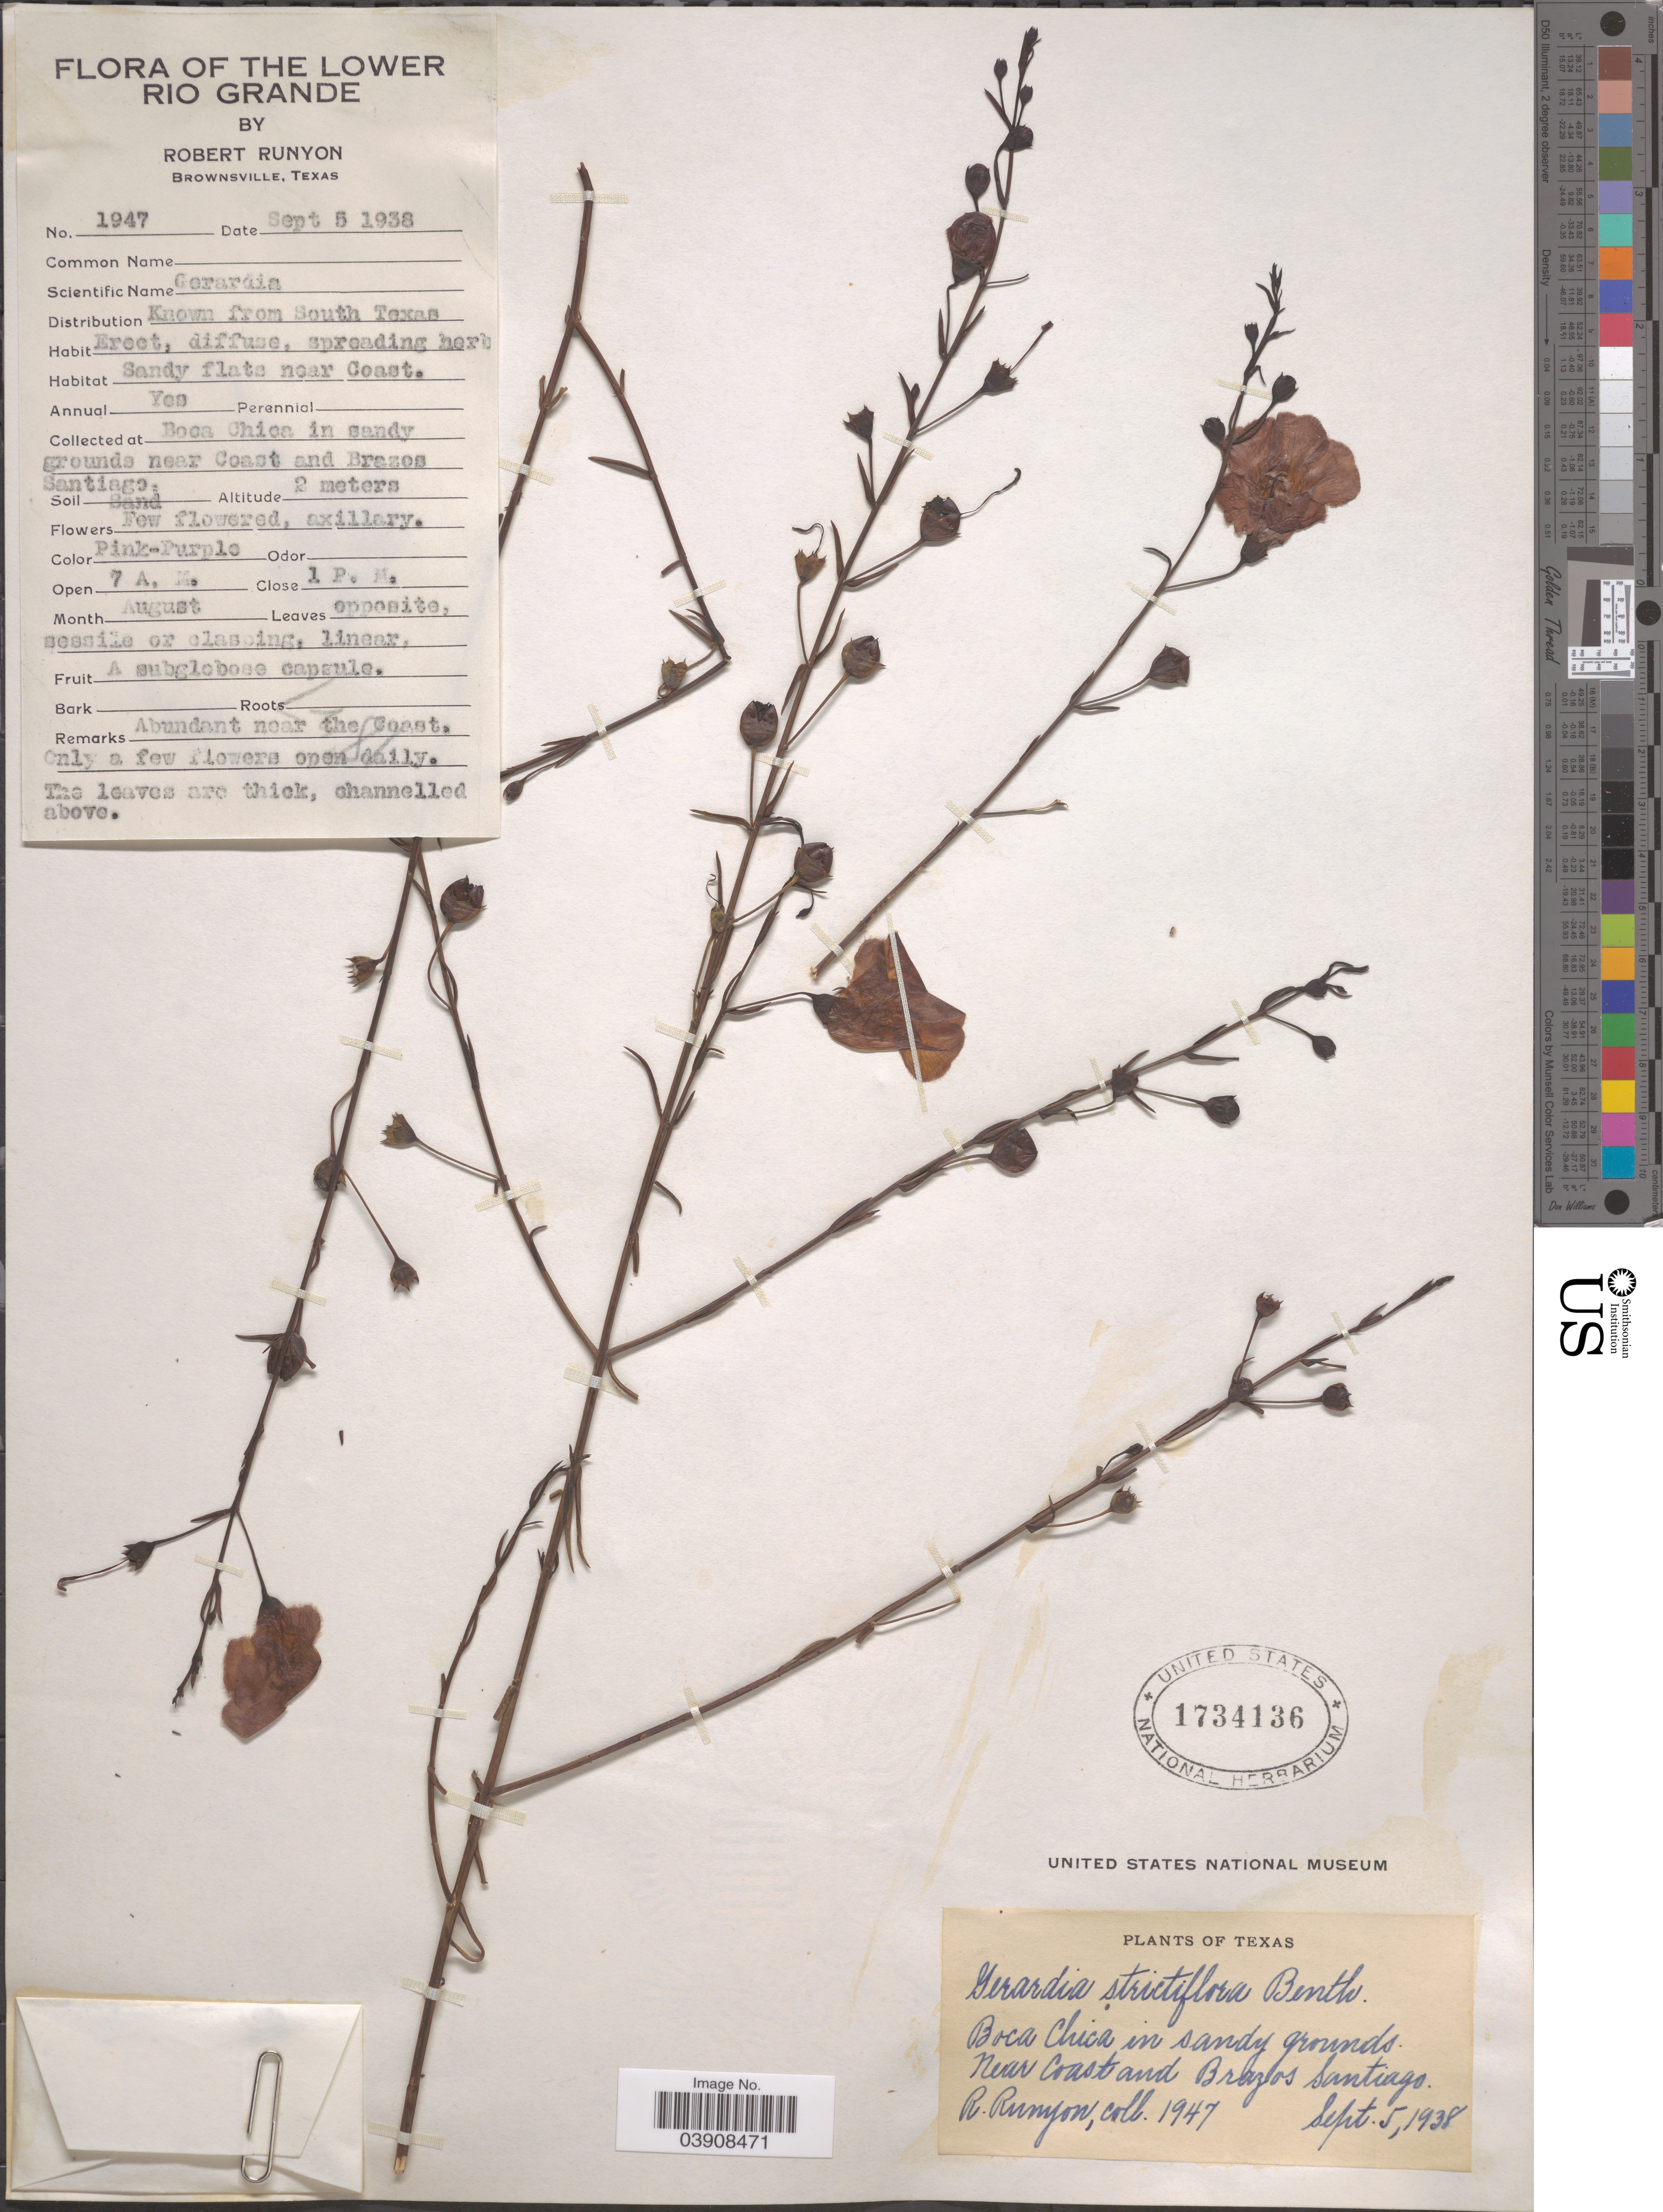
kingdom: Plantae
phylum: Tracheophyta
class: Magnoliopsida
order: Lamiales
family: Orobanchaceae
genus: Agalinis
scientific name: Agalinis strictifolia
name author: (Benth.) Pennell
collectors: R. Runyon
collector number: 1947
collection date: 1938-09-05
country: United States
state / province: Texas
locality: The Lower Rio Grande. Boca Chica in sandy grounds near Coast and Brazos Santiago.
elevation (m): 2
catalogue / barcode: US 1734136